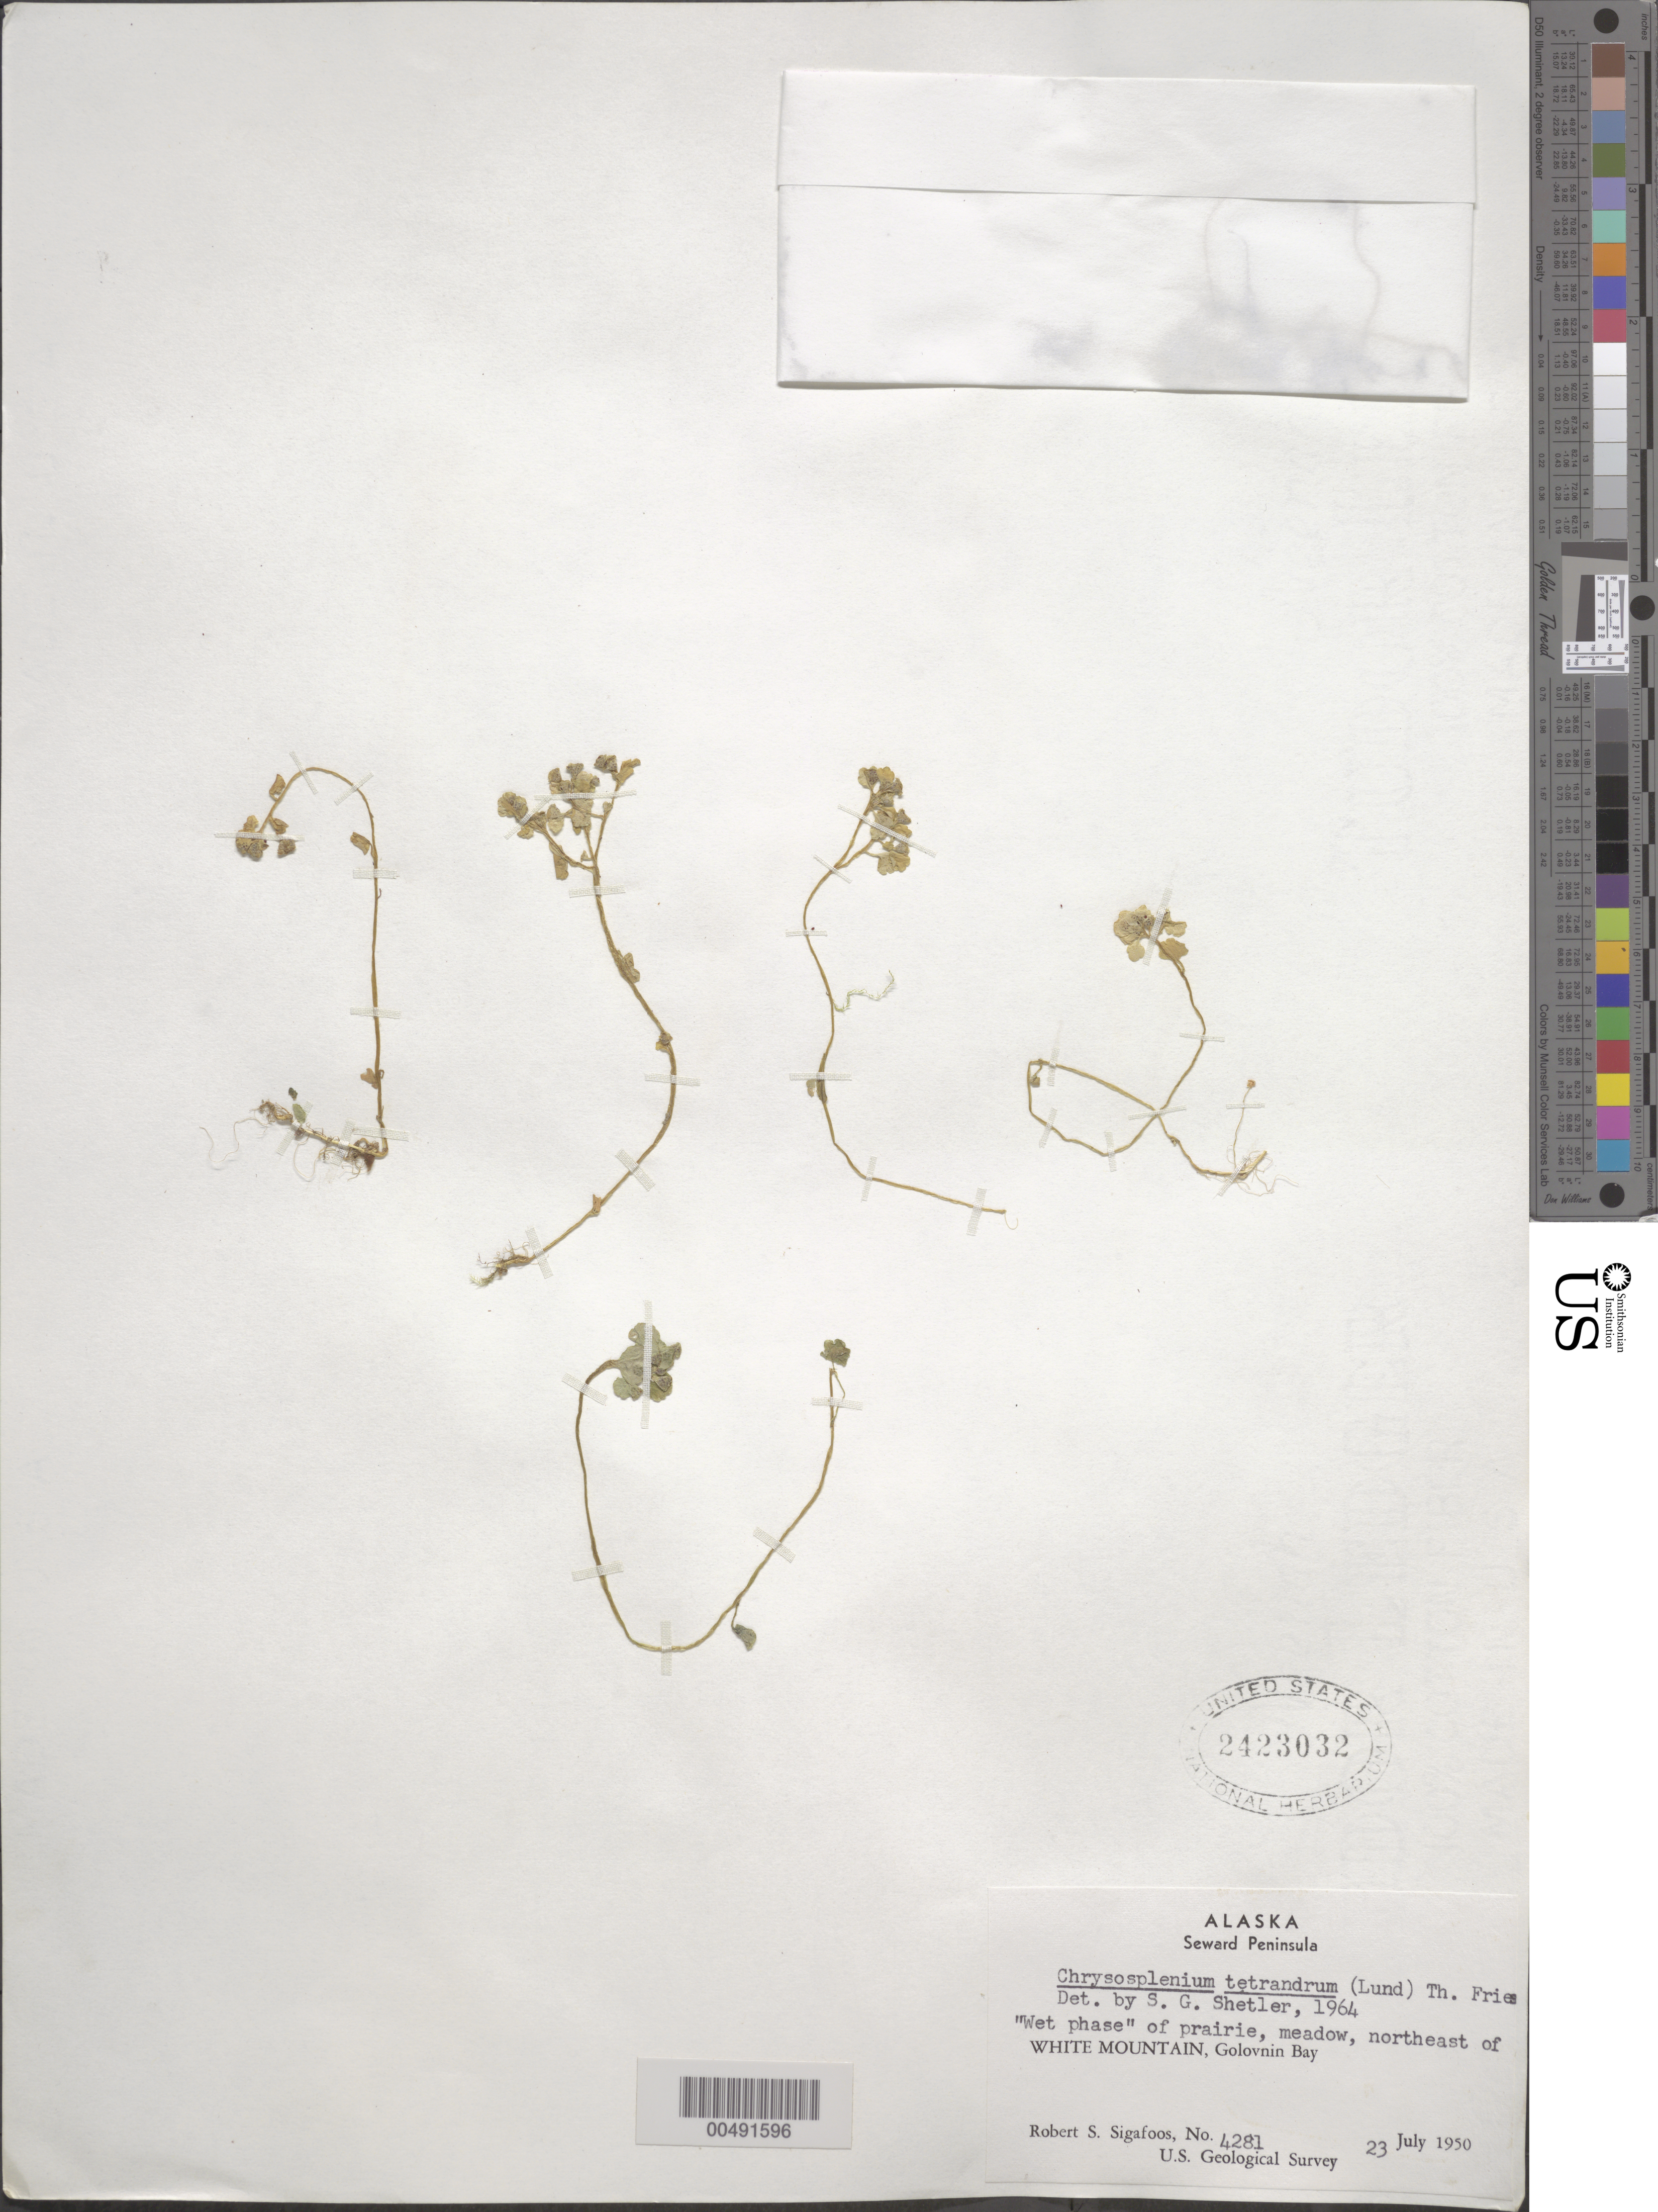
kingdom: Plantae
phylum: Tracheophyta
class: Magnoliopsida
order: Saxifragales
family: Saxifragaceae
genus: Chrysosplenium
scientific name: Chrysosplenium tetrandrum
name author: (N. Lund) Th. Fr.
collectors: R. Sigafoos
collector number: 4281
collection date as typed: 23 Jul 1950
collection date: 1950-07-23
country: United States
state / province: Alaska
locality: Seward Peninsula, northeast of White Mountain, Golovnin Bay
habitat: "wet phase" of prairie, meadow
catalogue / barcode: US 2423032